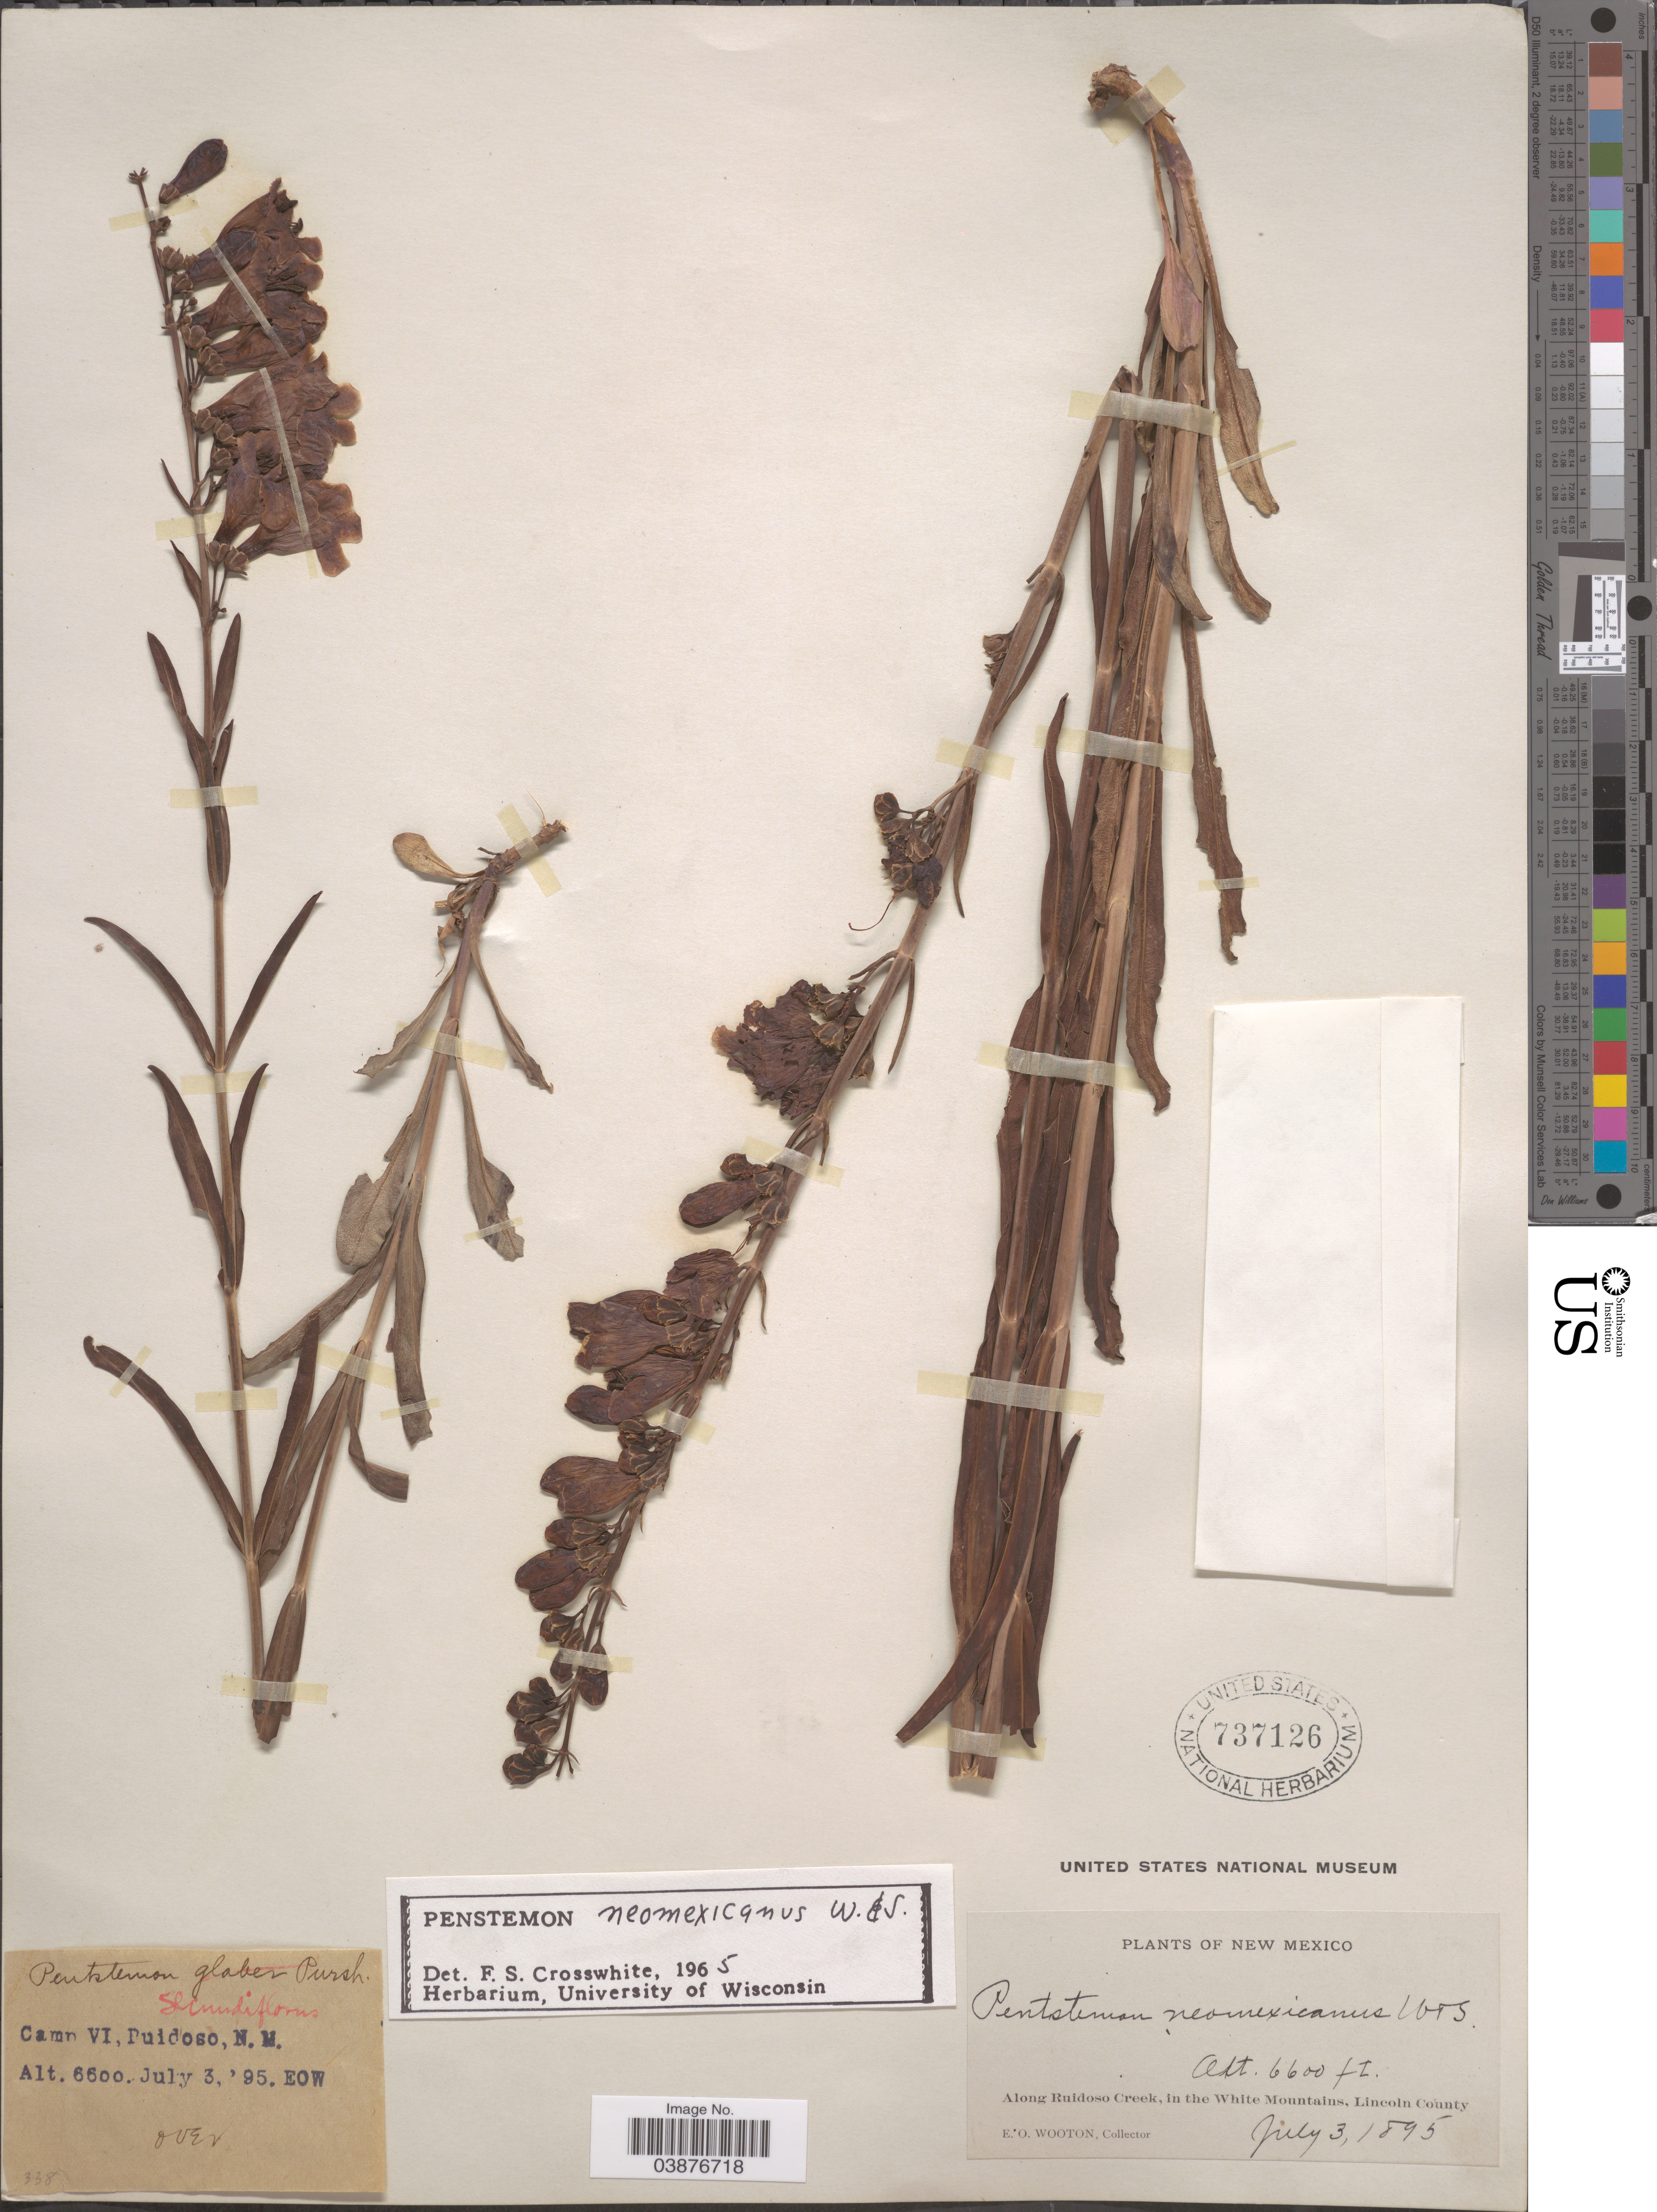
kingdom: Plantae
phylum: Tracheophyta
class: Magnoliopsida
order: Lamiales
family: Plantaginaceae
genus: Penstemon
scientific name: Penstemon neomexicanus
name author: Wooton & Standl.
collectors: E. O. Wooton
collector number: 338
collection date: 1895-07-03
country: United States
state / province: New Mexico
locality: Camp VI, Ruidoso. Along Ruidoso Creek, in the White Mountains, Lincoln County.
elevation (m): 2012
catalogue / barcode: US 737126